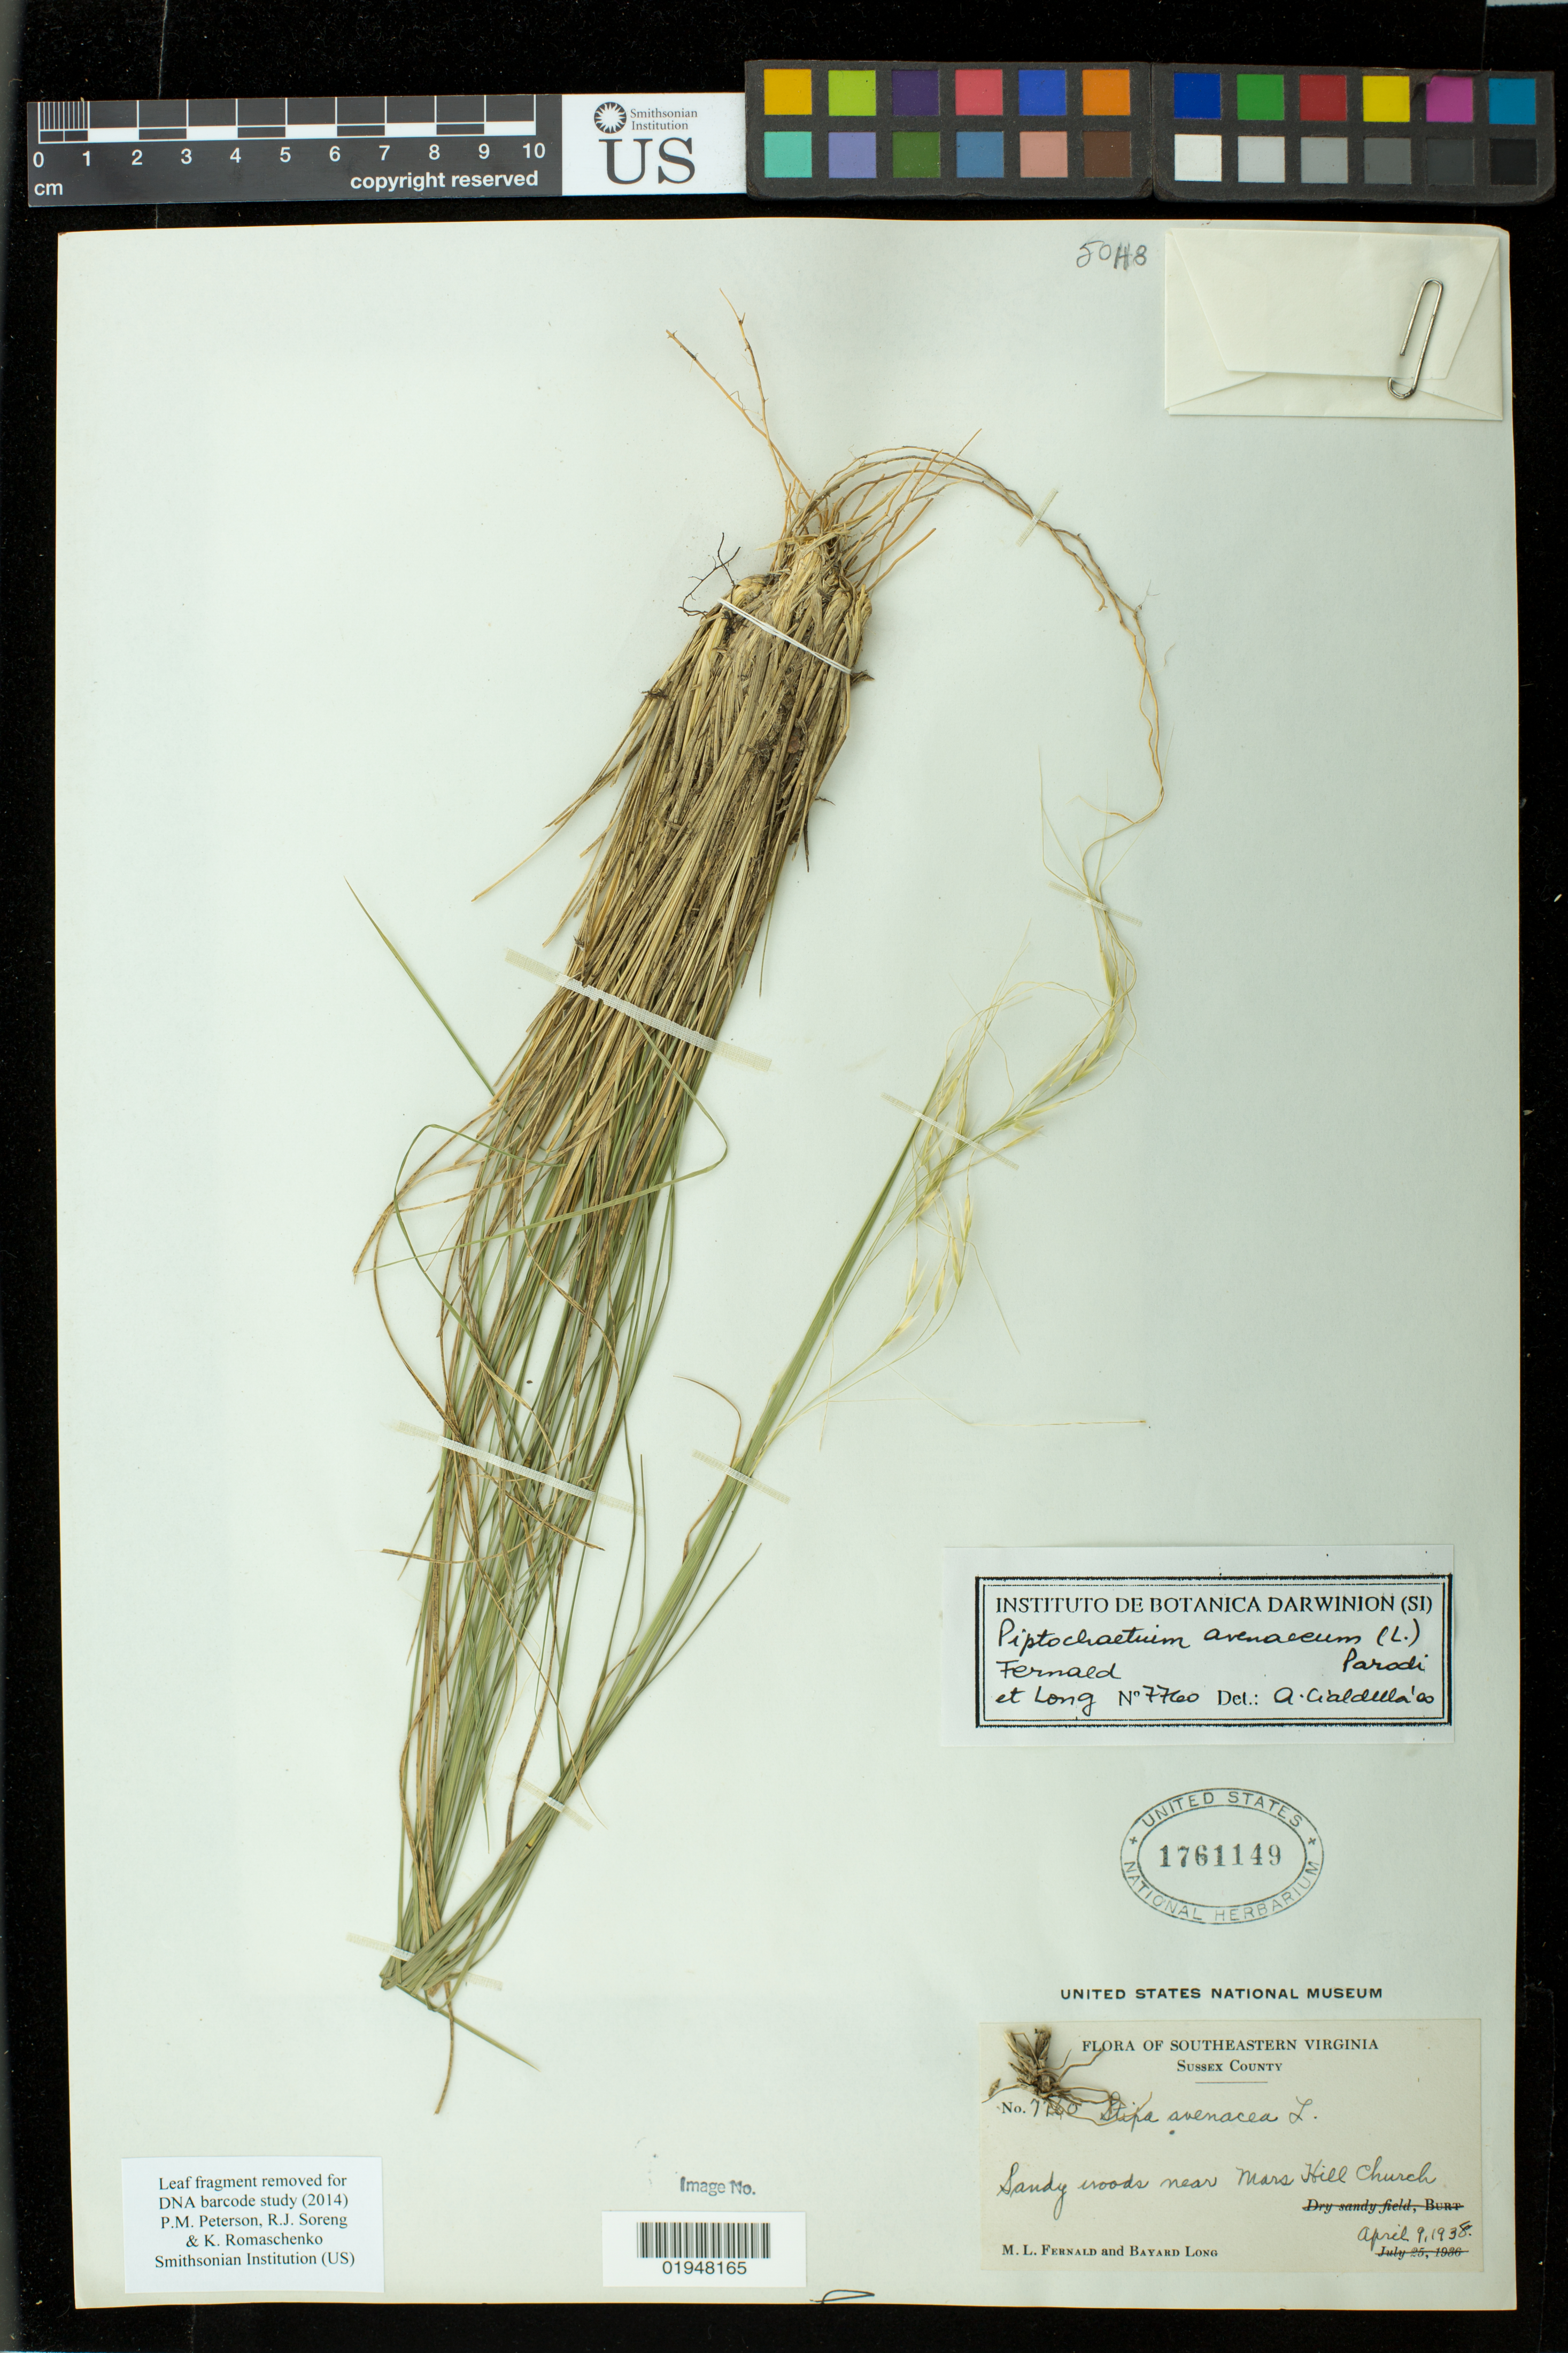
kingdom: Plantae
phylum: Tracheophyta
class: Liliopsida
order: Poales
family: Poaceae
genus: Piptochaetium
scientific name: Piptochaetium avenaceum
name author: (L.) Parodi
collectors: M. L. Fernald & B. Long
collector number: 7760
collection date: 1938-04-09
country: United States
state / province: Virginia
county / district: Sussex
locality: near Mars Hill Church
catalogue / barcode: US 1761149